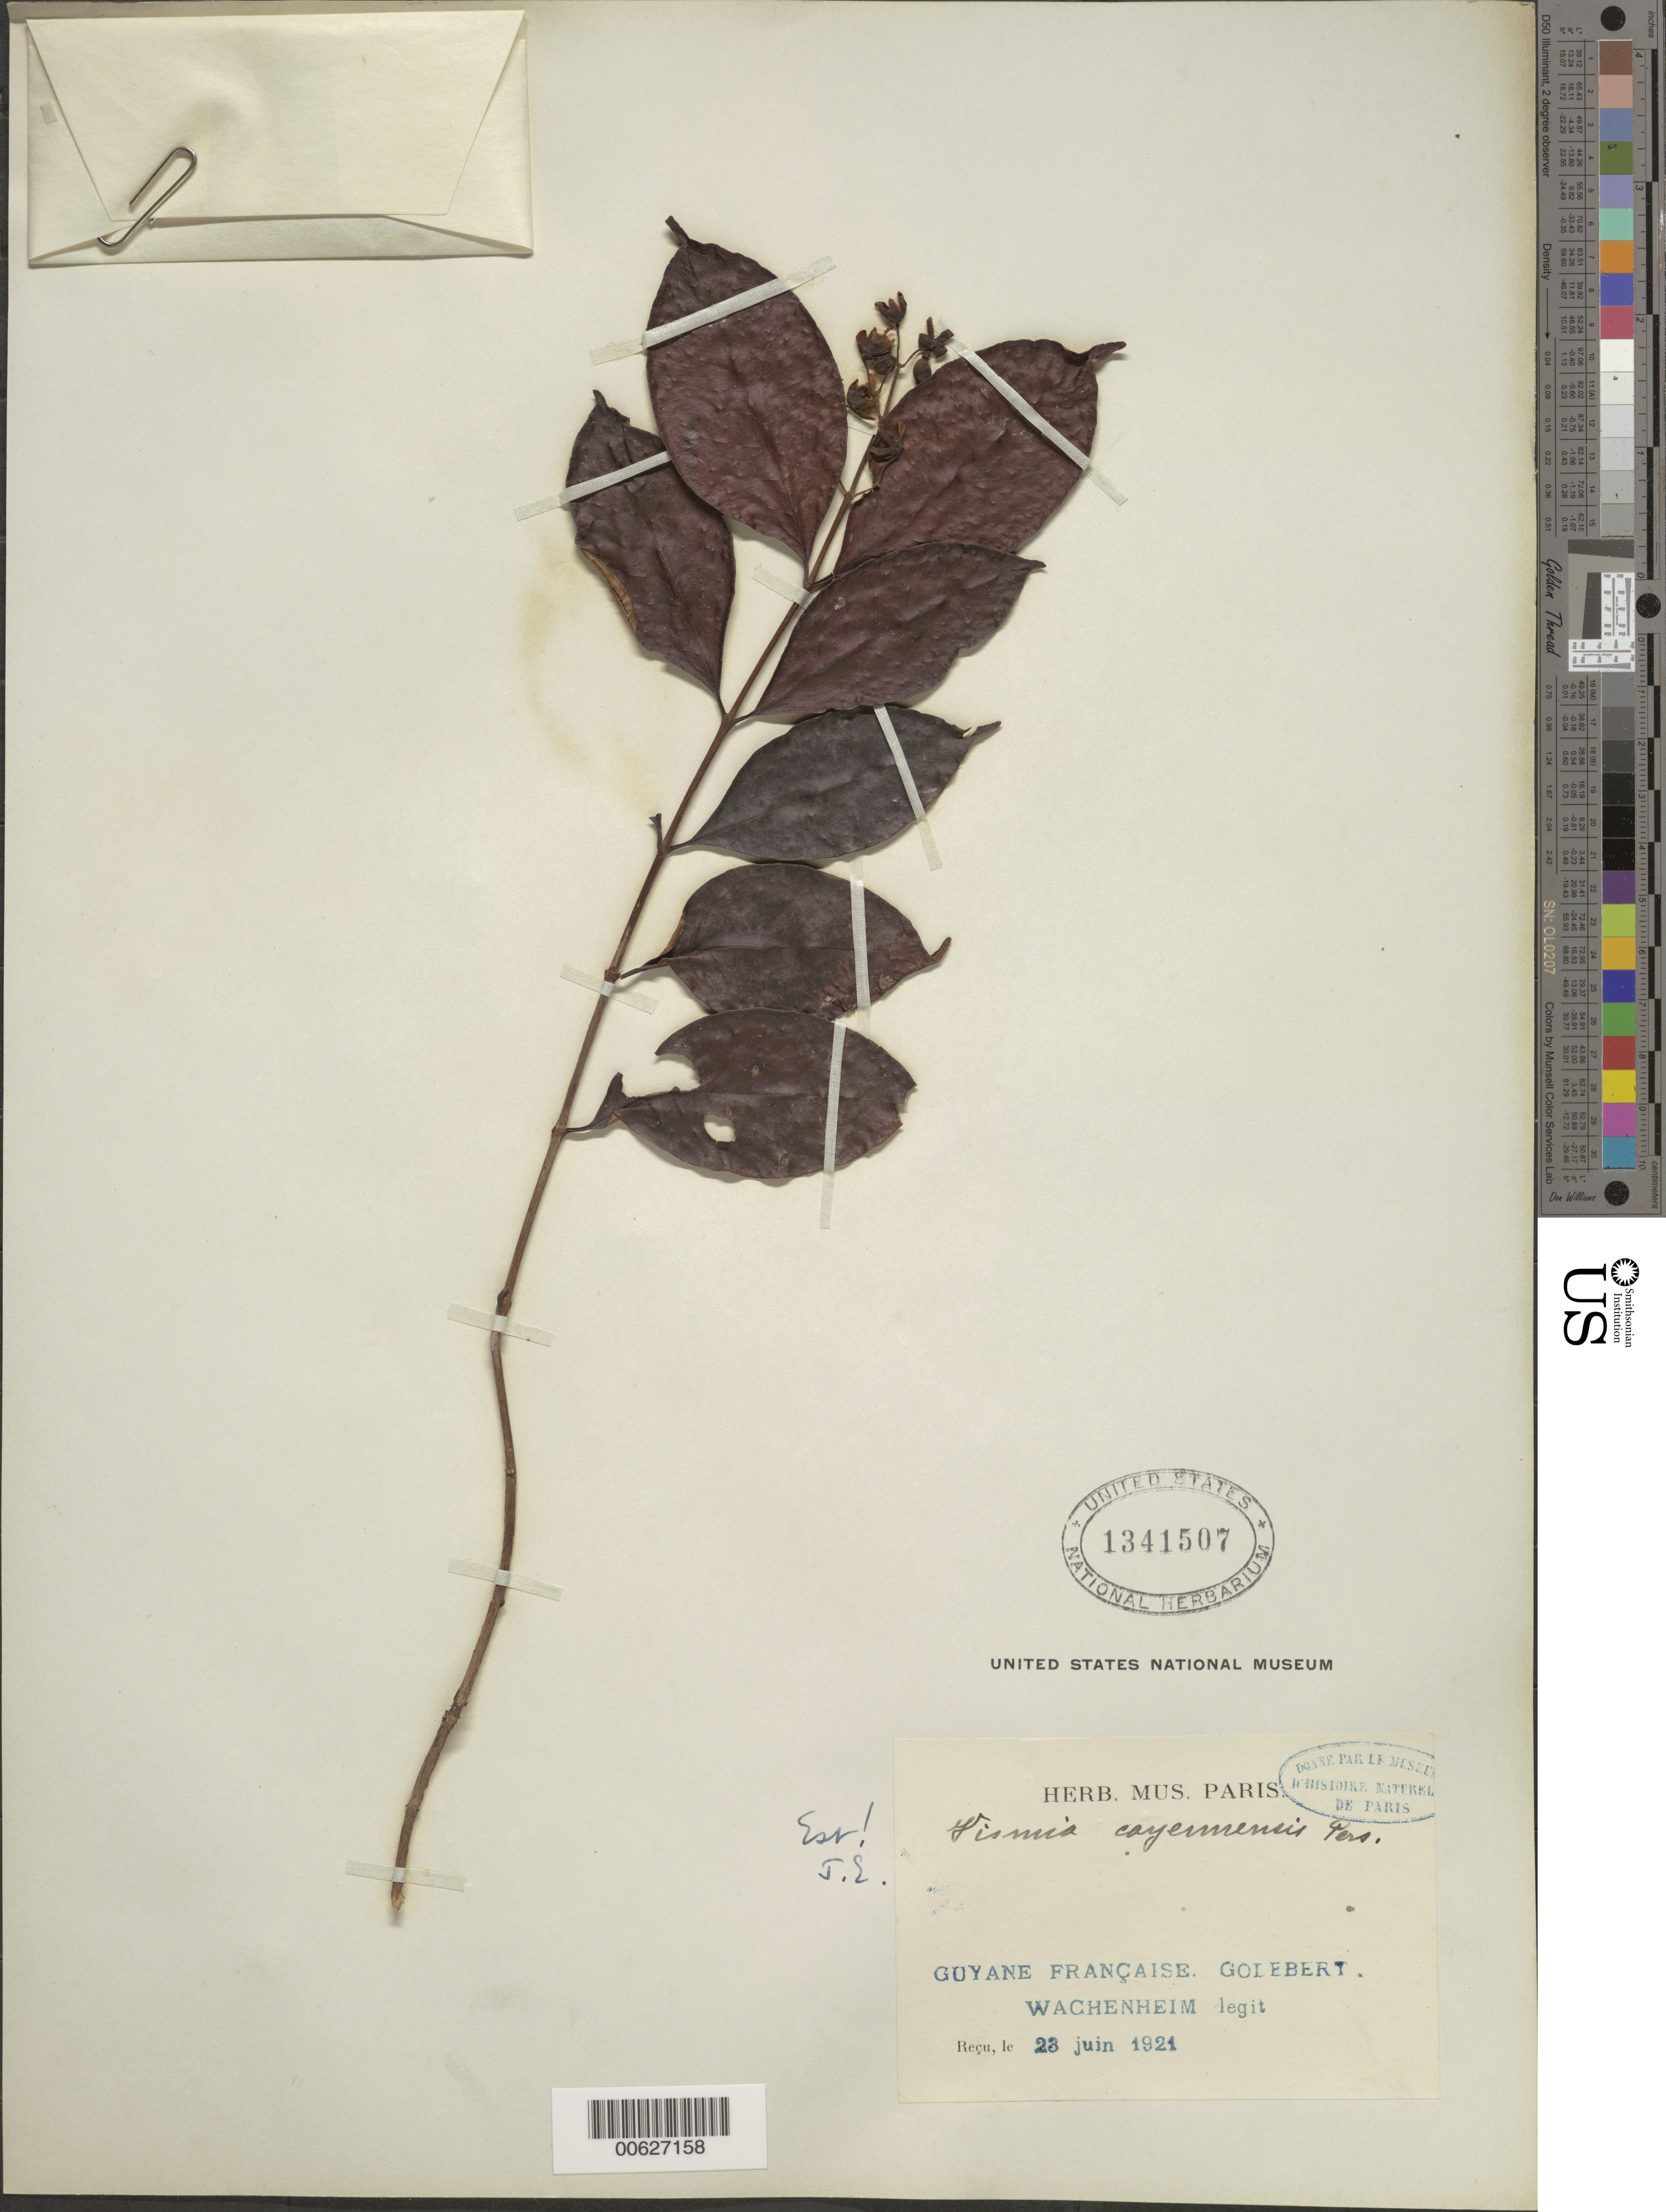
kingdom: Plantae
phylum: Tracheophyta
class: Magnoliopsida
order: Malpighiales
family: Hypericaceae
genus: Vismia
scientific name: Vismia cayennensis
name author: (Jacq.) Pers.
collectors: G. Wachenheim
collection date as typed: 23-Jun-21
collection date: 1921-06-23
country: French Guiana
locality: Godebert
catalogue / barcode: US 1341507